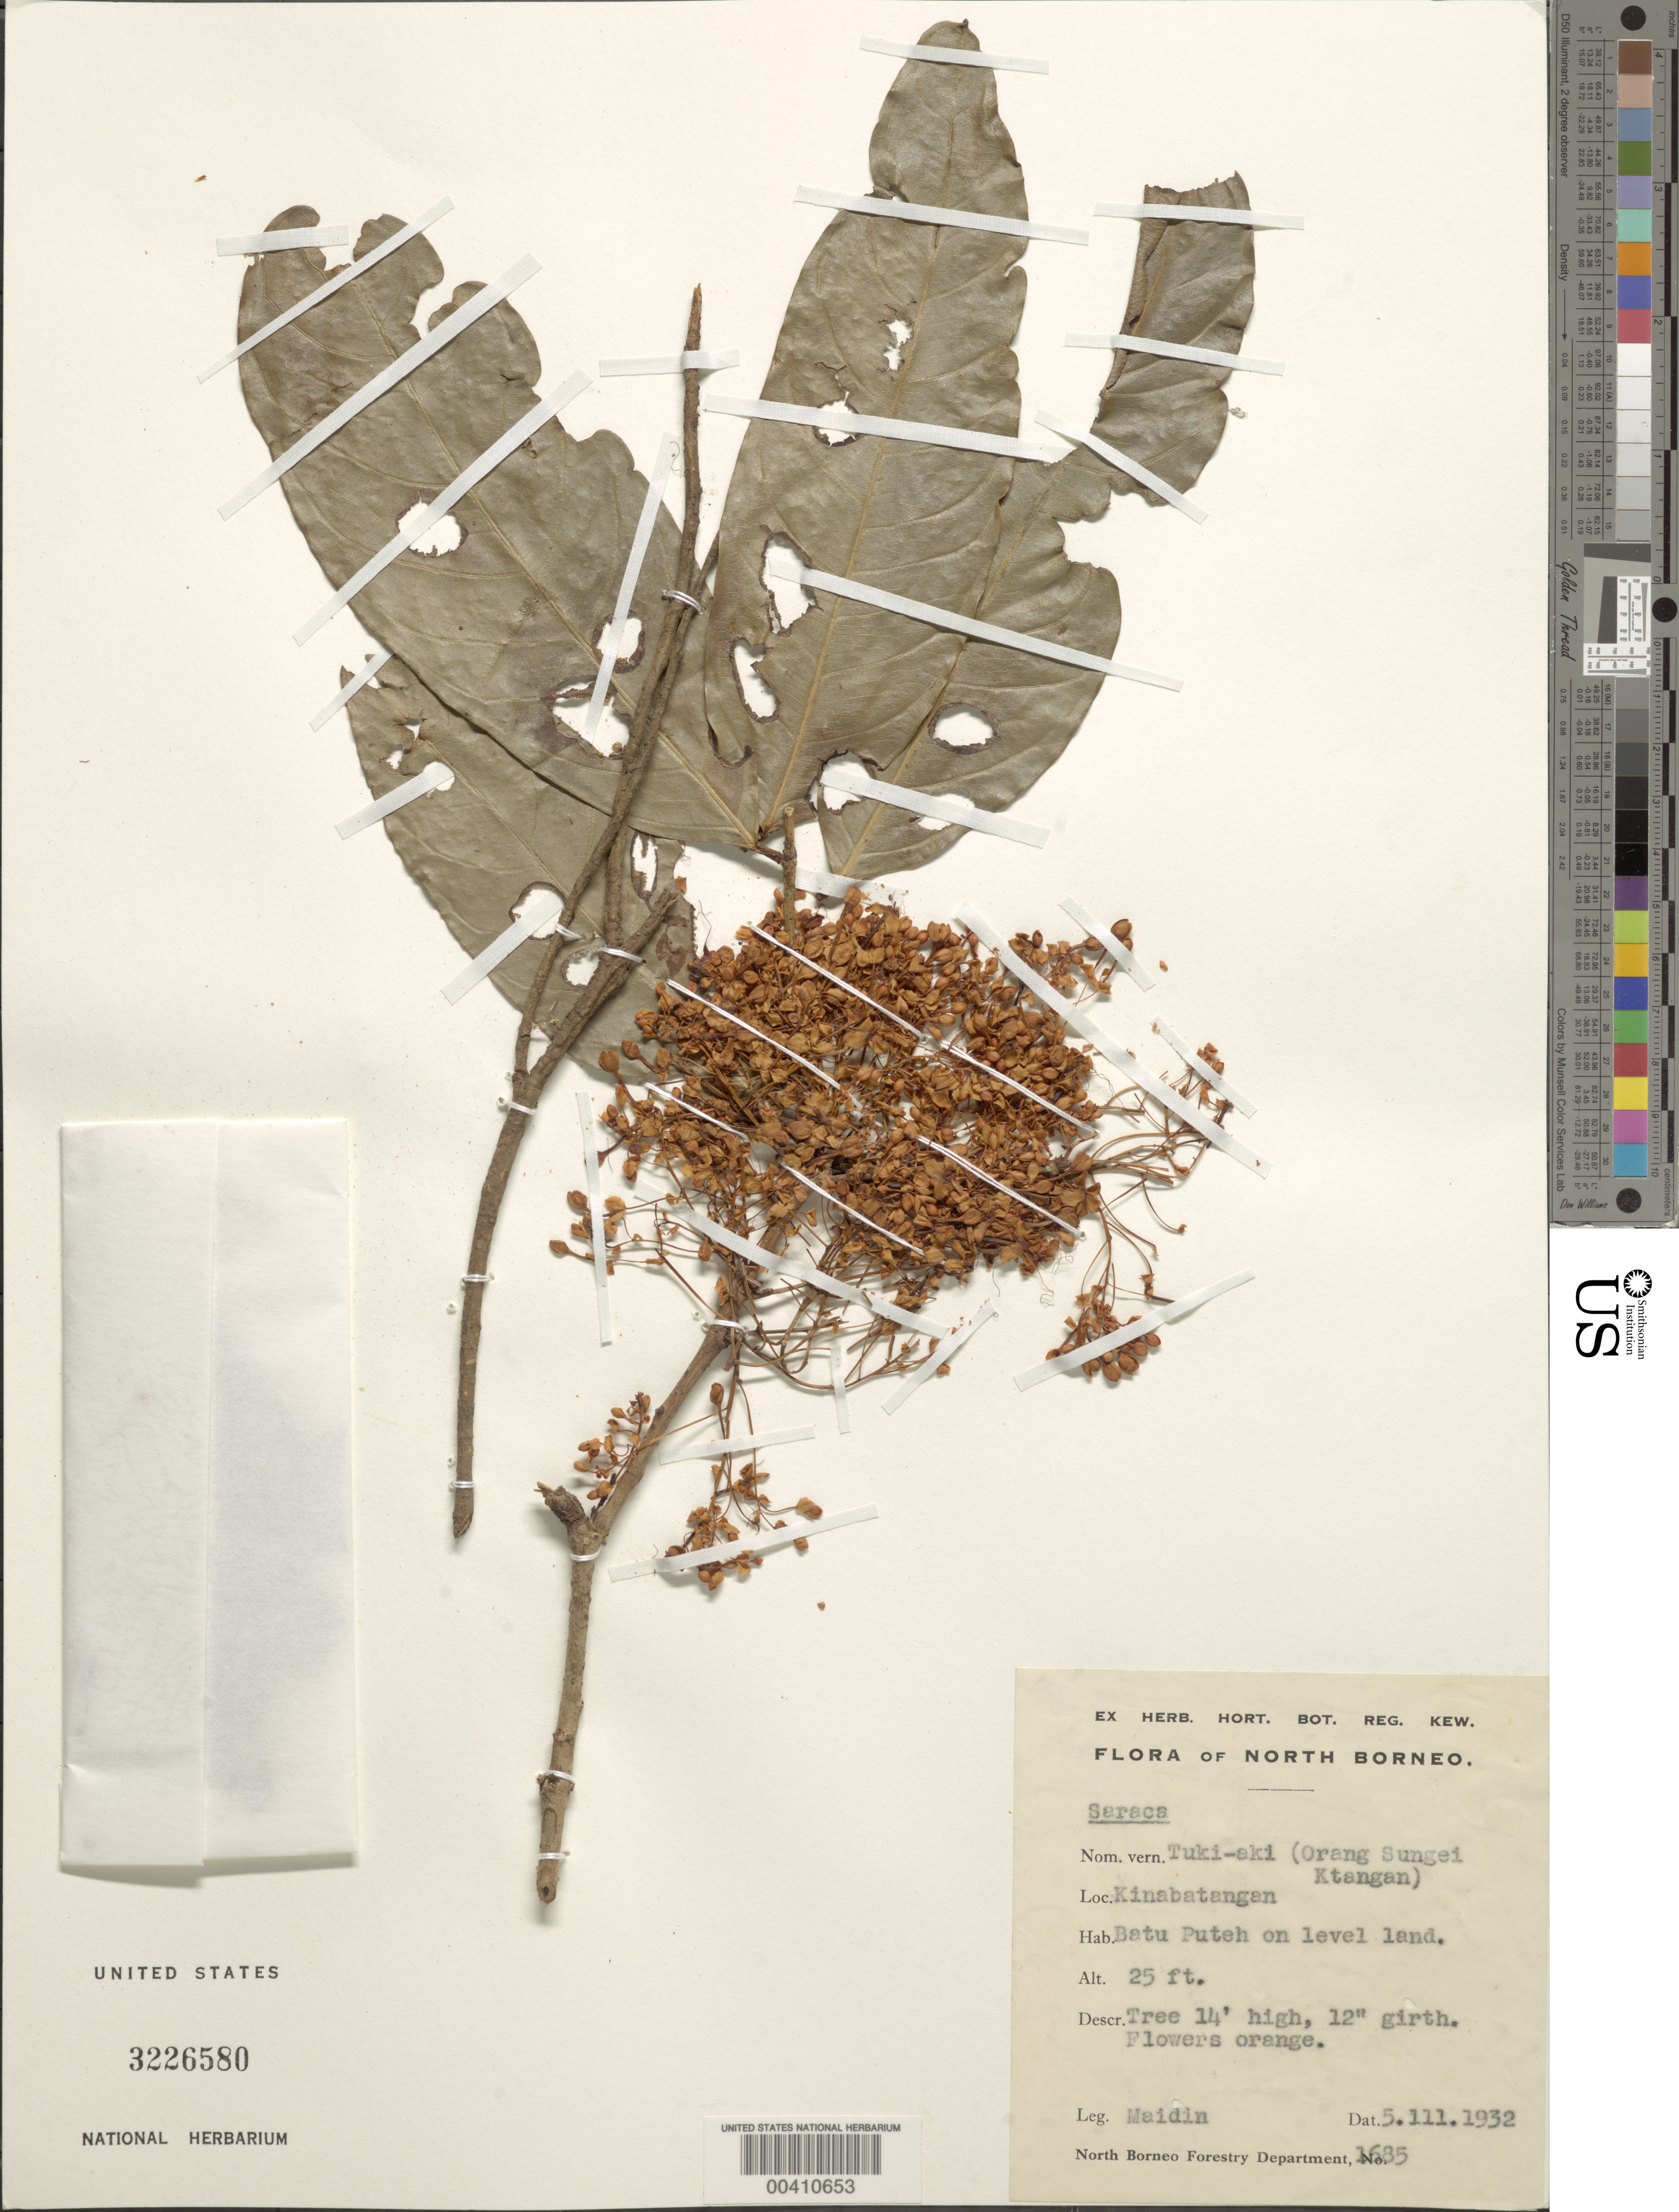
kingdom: Plantae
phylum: Tracheophyta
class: Magnoliopsida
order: Fabales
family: Fabaceae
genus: Saraca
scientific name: Saraca sp.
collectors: -. Maidin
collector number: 1685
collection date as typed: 05 Mar 1932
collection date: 1932-03-05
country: Malaysia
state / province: Sabah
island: Borneo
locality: Kinabatangan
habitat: Level land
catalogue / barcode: US 3226580